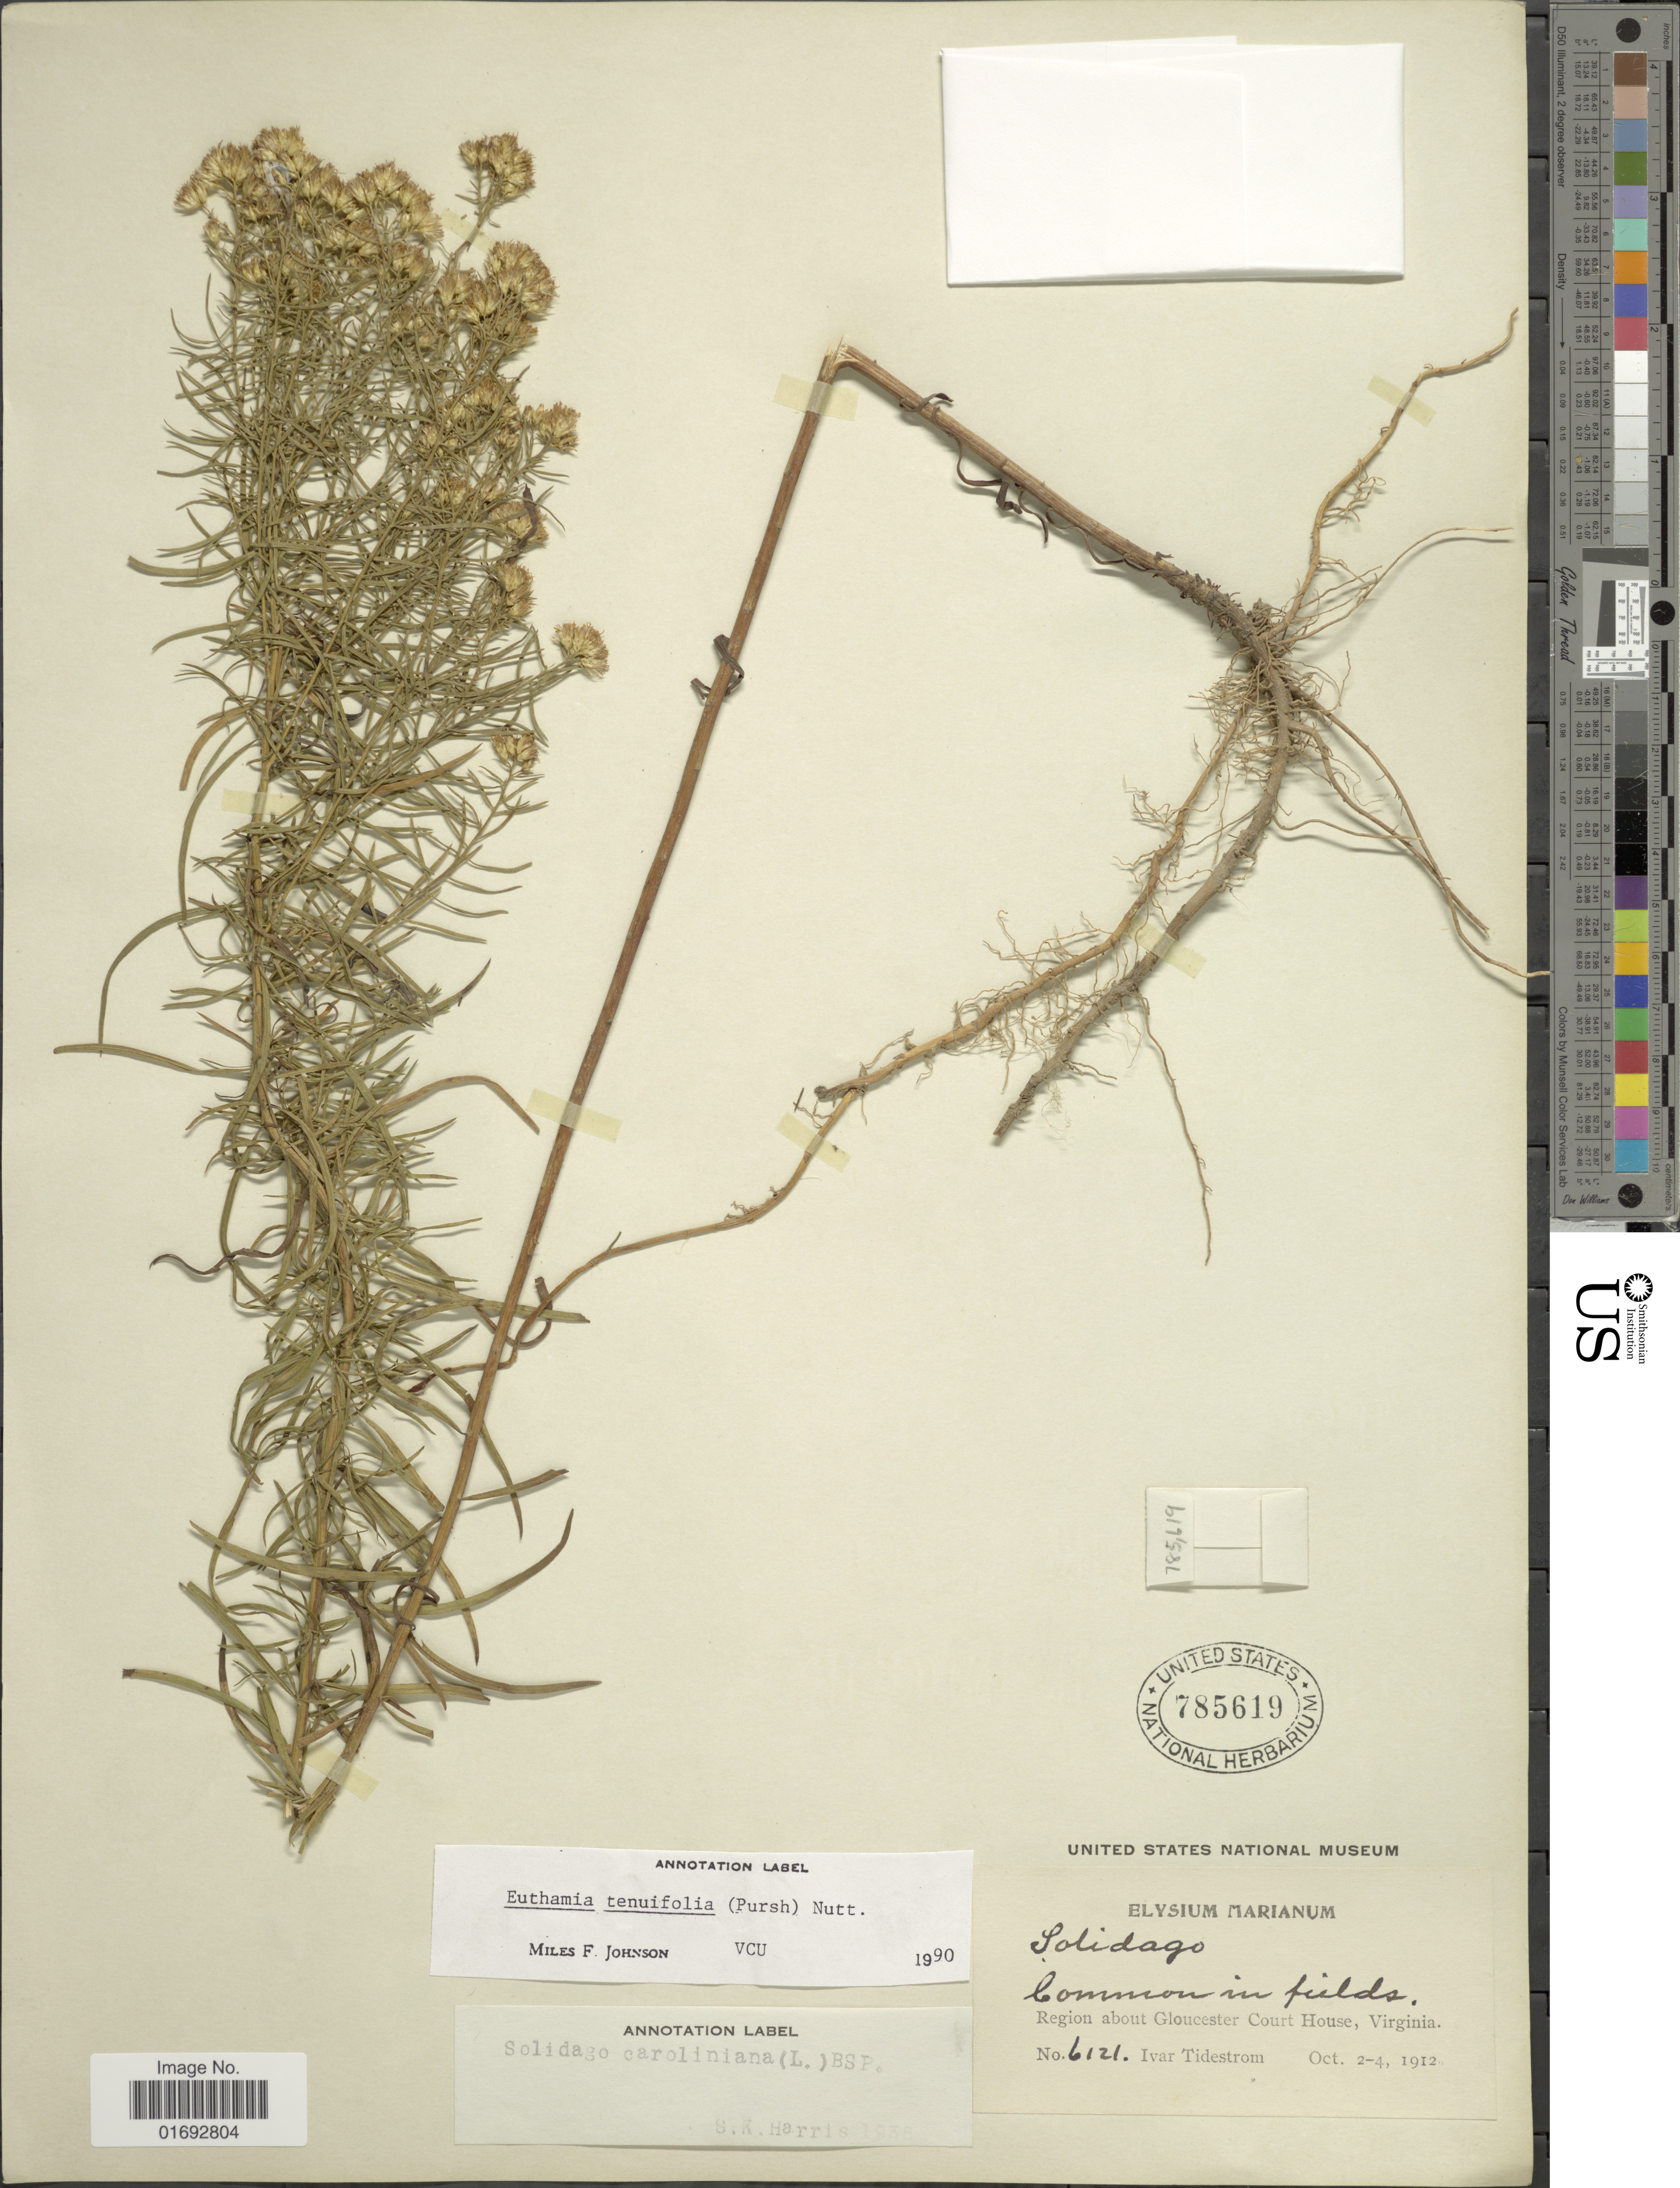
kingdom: Plantae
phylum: Tracheophyta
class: Magnoliopsida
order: Asterales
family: Asteraceae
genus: Euthamia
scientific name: Euthamia tenuifolia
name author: (Pursh) Nutt.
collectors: I. F. Tidestrom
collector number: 6121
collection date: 1912-10-02/1912-10-04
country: United States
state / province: Virginia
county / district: Gloucester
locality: Region about Gloucester Court House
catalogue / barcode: US 785619